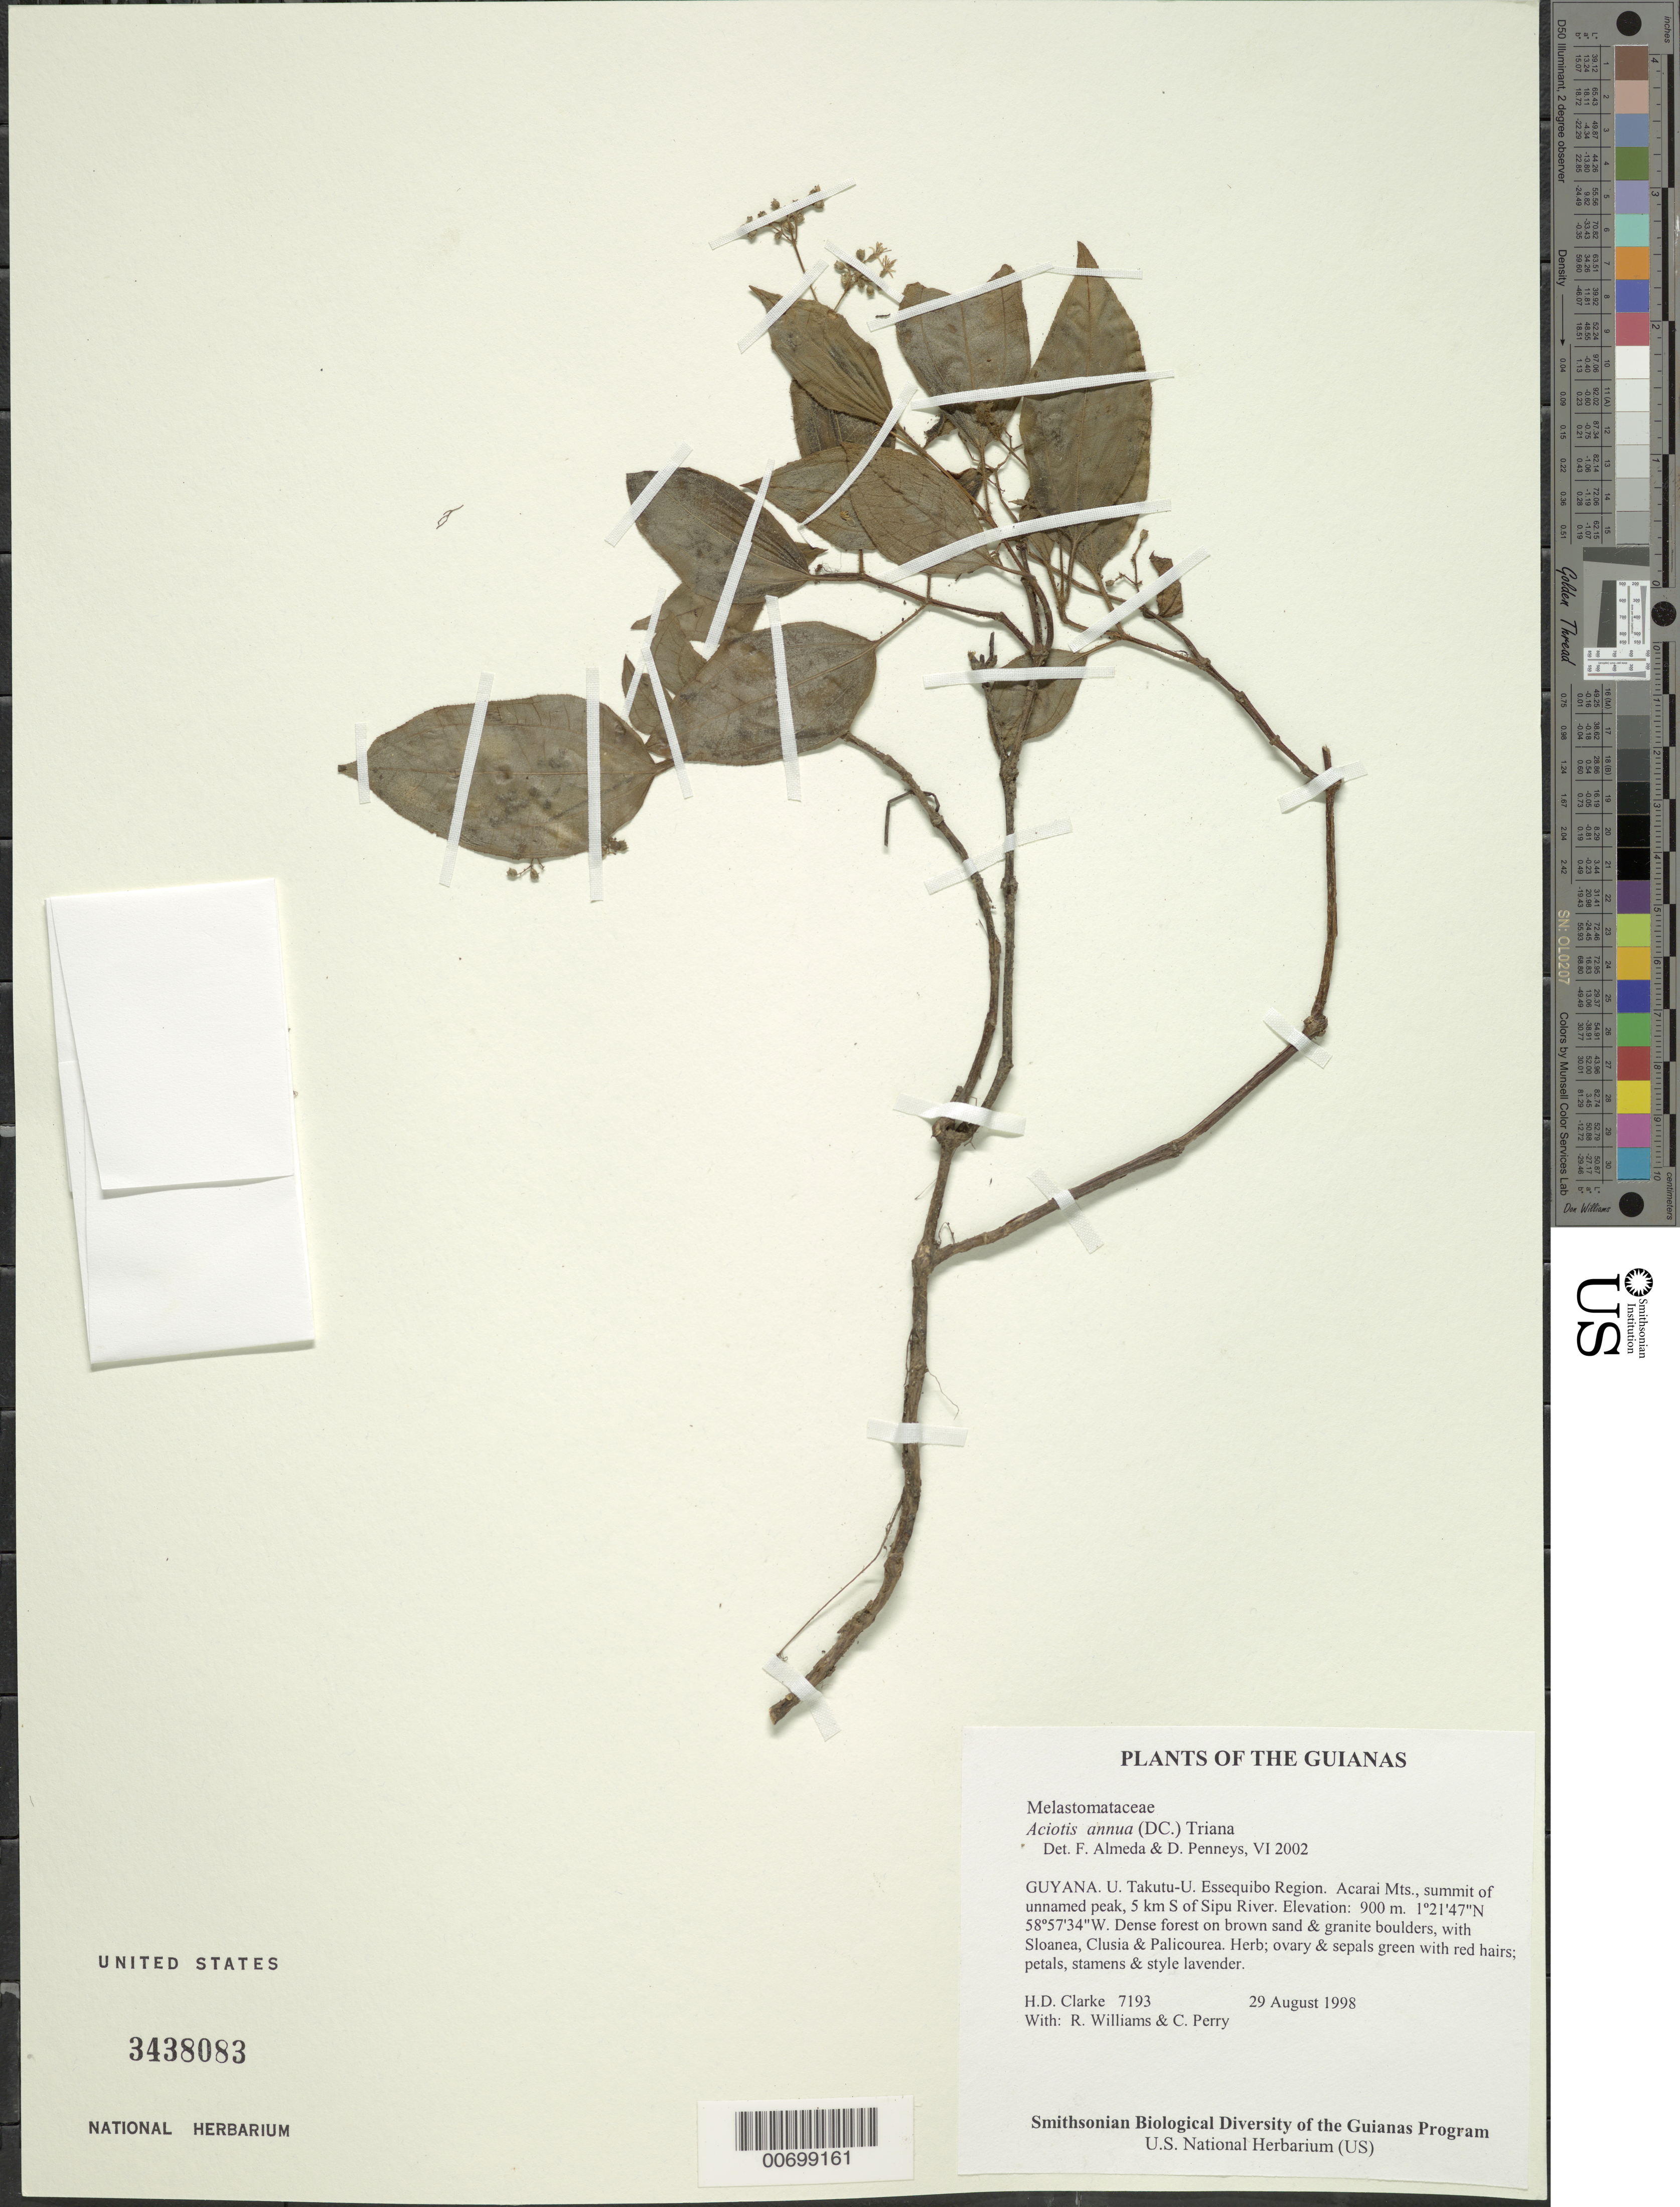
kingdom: Plantae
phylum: Tracheophyta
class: Magnoliopsida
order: Myrtales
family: Melastomataceae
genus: Aciotis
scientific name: Aciotis annua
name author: (Mart. ex DC.) Triana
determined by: Almeda, F.; Penneys, D. S.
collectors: H. D. Clarke, R. Williams & C. Perry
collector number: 7193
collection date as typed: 29 August 1998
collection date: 1998-08-29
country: Guyana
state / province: U. Takutu-U. Essequibo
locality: Acarai Mts., summit of unnamed peak, 5 km S of Sipu River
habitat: Dense forest on brown sand & granite boulders, with Sloanea, Clusia & Palicourea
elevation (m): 900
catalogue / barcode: US 3438083